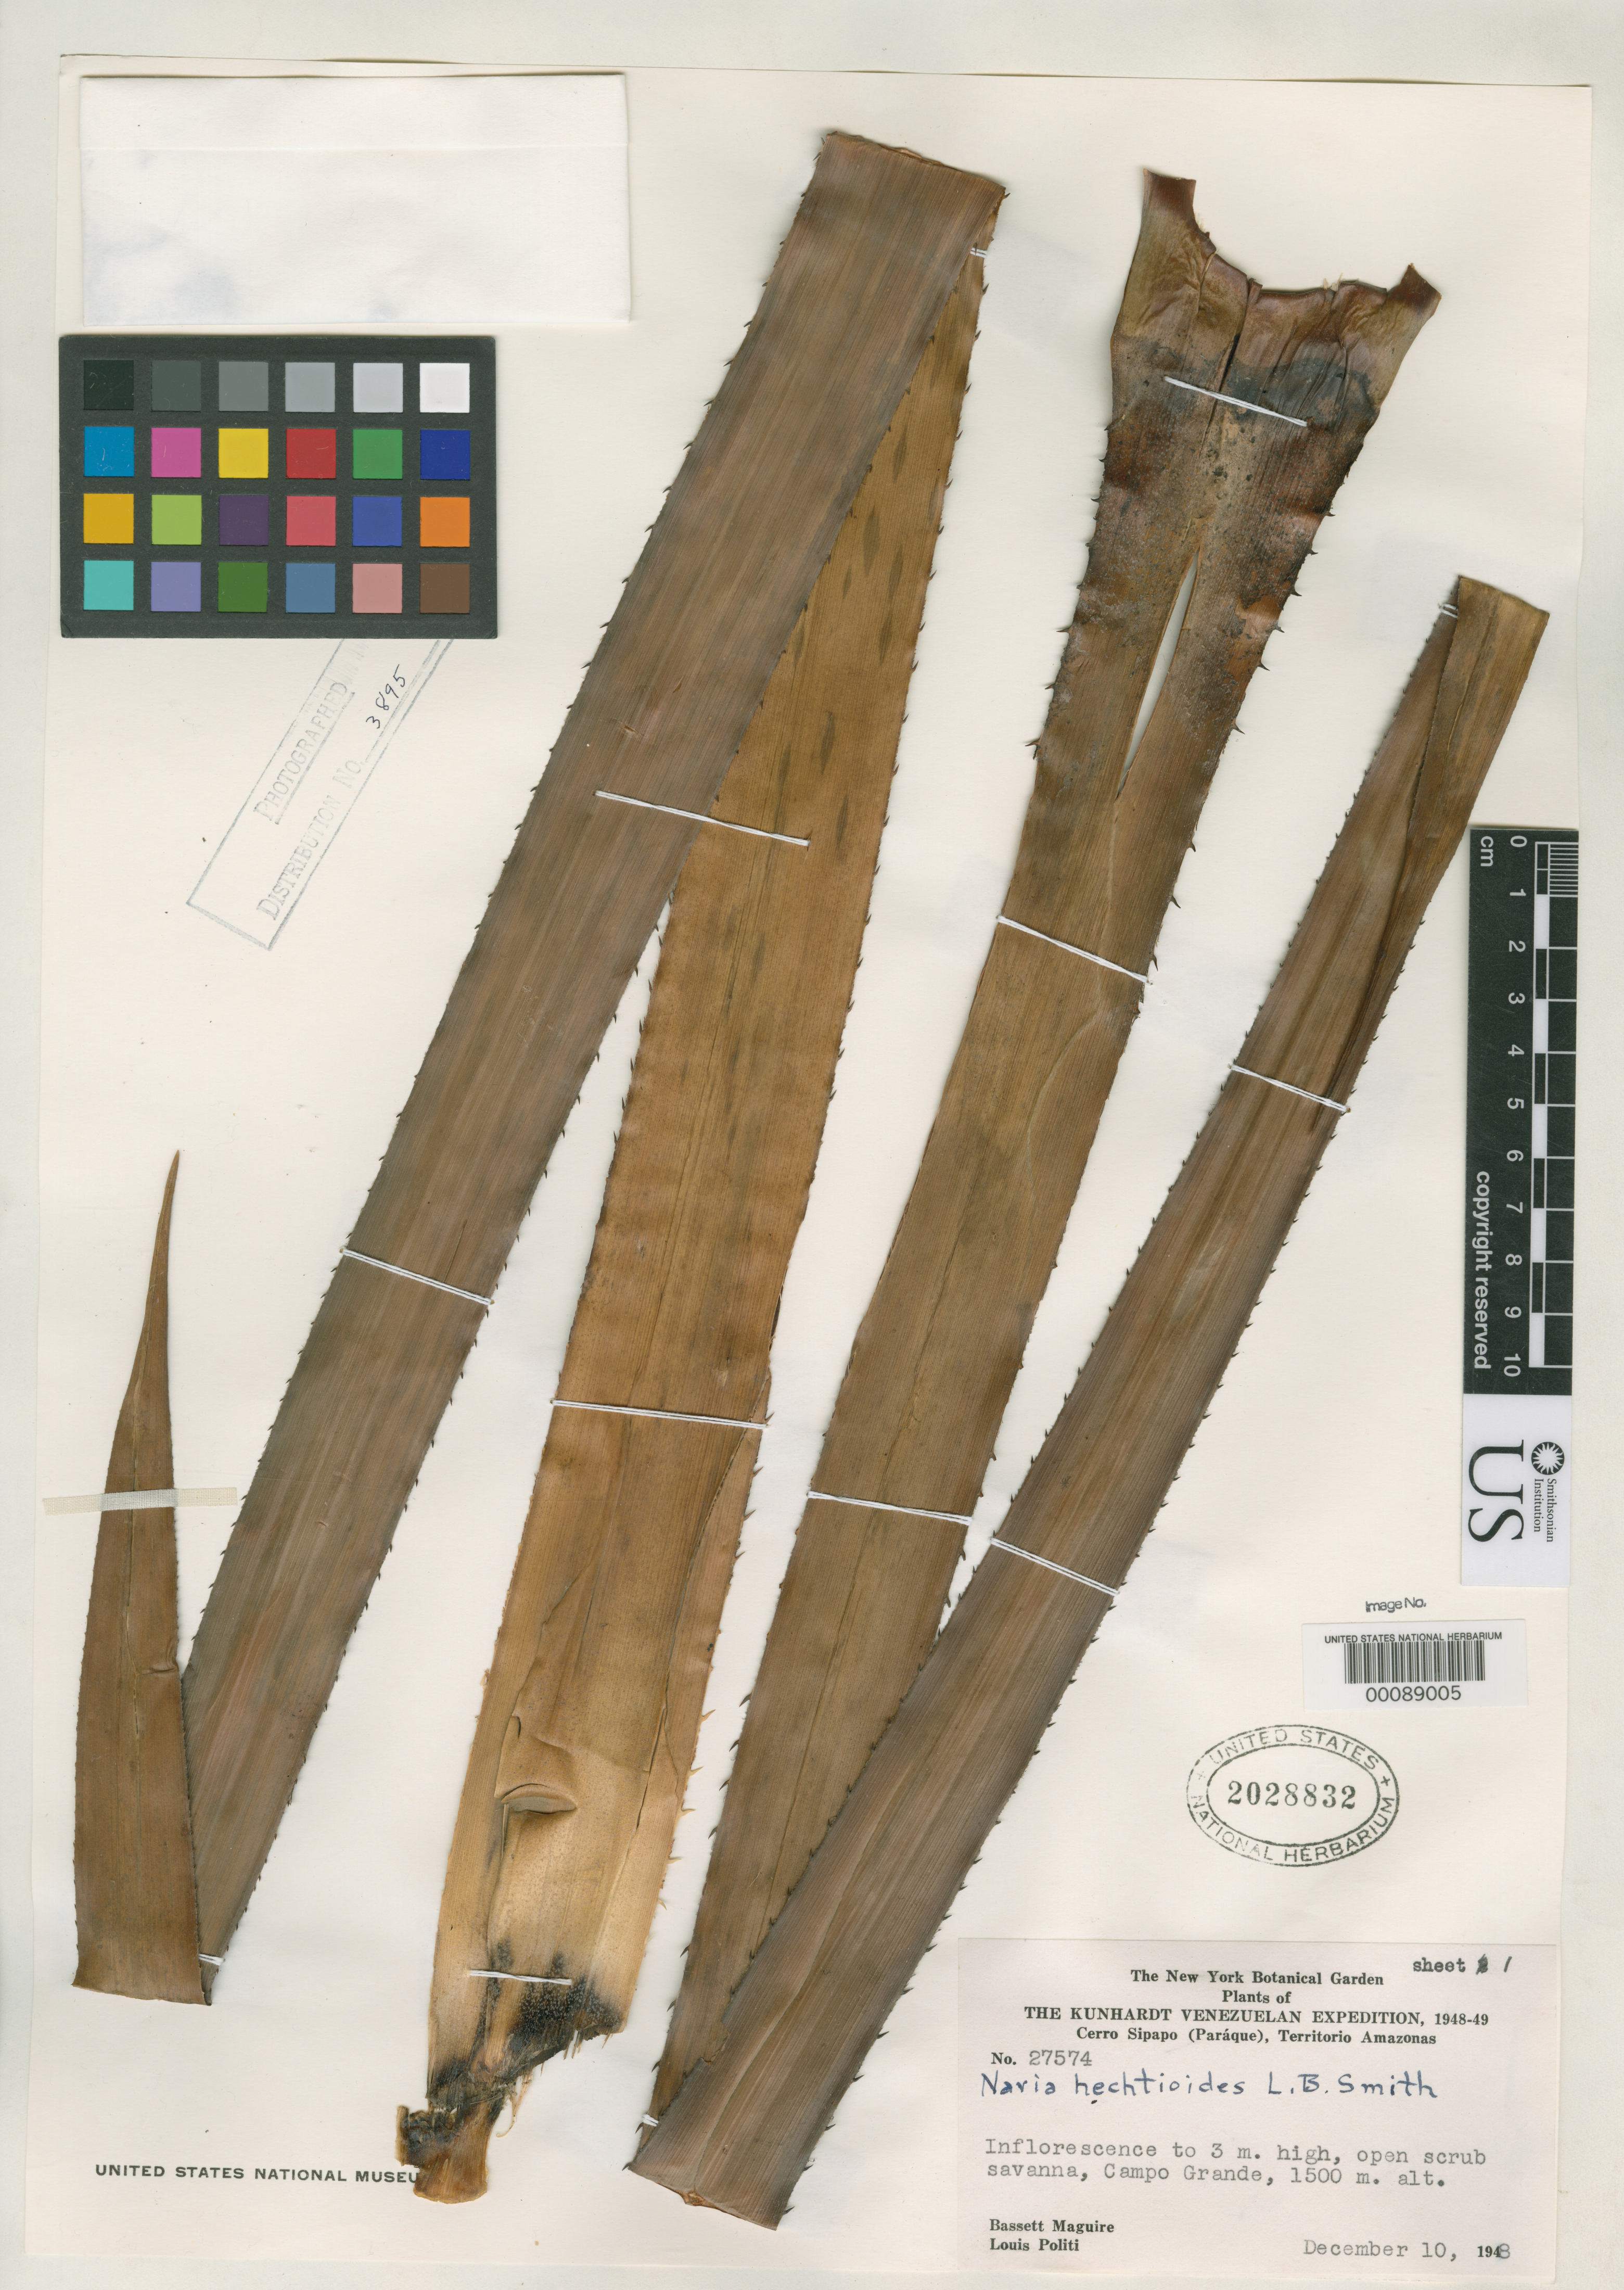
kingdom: Plantae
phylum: Tracheophyta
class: Liliopsida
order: Poales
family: Bromeliaceae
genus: Navia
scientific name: Navia hechtioides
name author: L.B. Sm.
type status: Holotype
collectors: B. Maguire & L. Politi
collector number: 27574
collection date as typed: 10 Dec 1948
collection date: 1948-12-10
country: Venezuela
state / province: Amazonas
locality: Cerro Sipapo (Paraque), Campo Grande.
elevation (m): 1500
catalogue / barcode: US 2028832